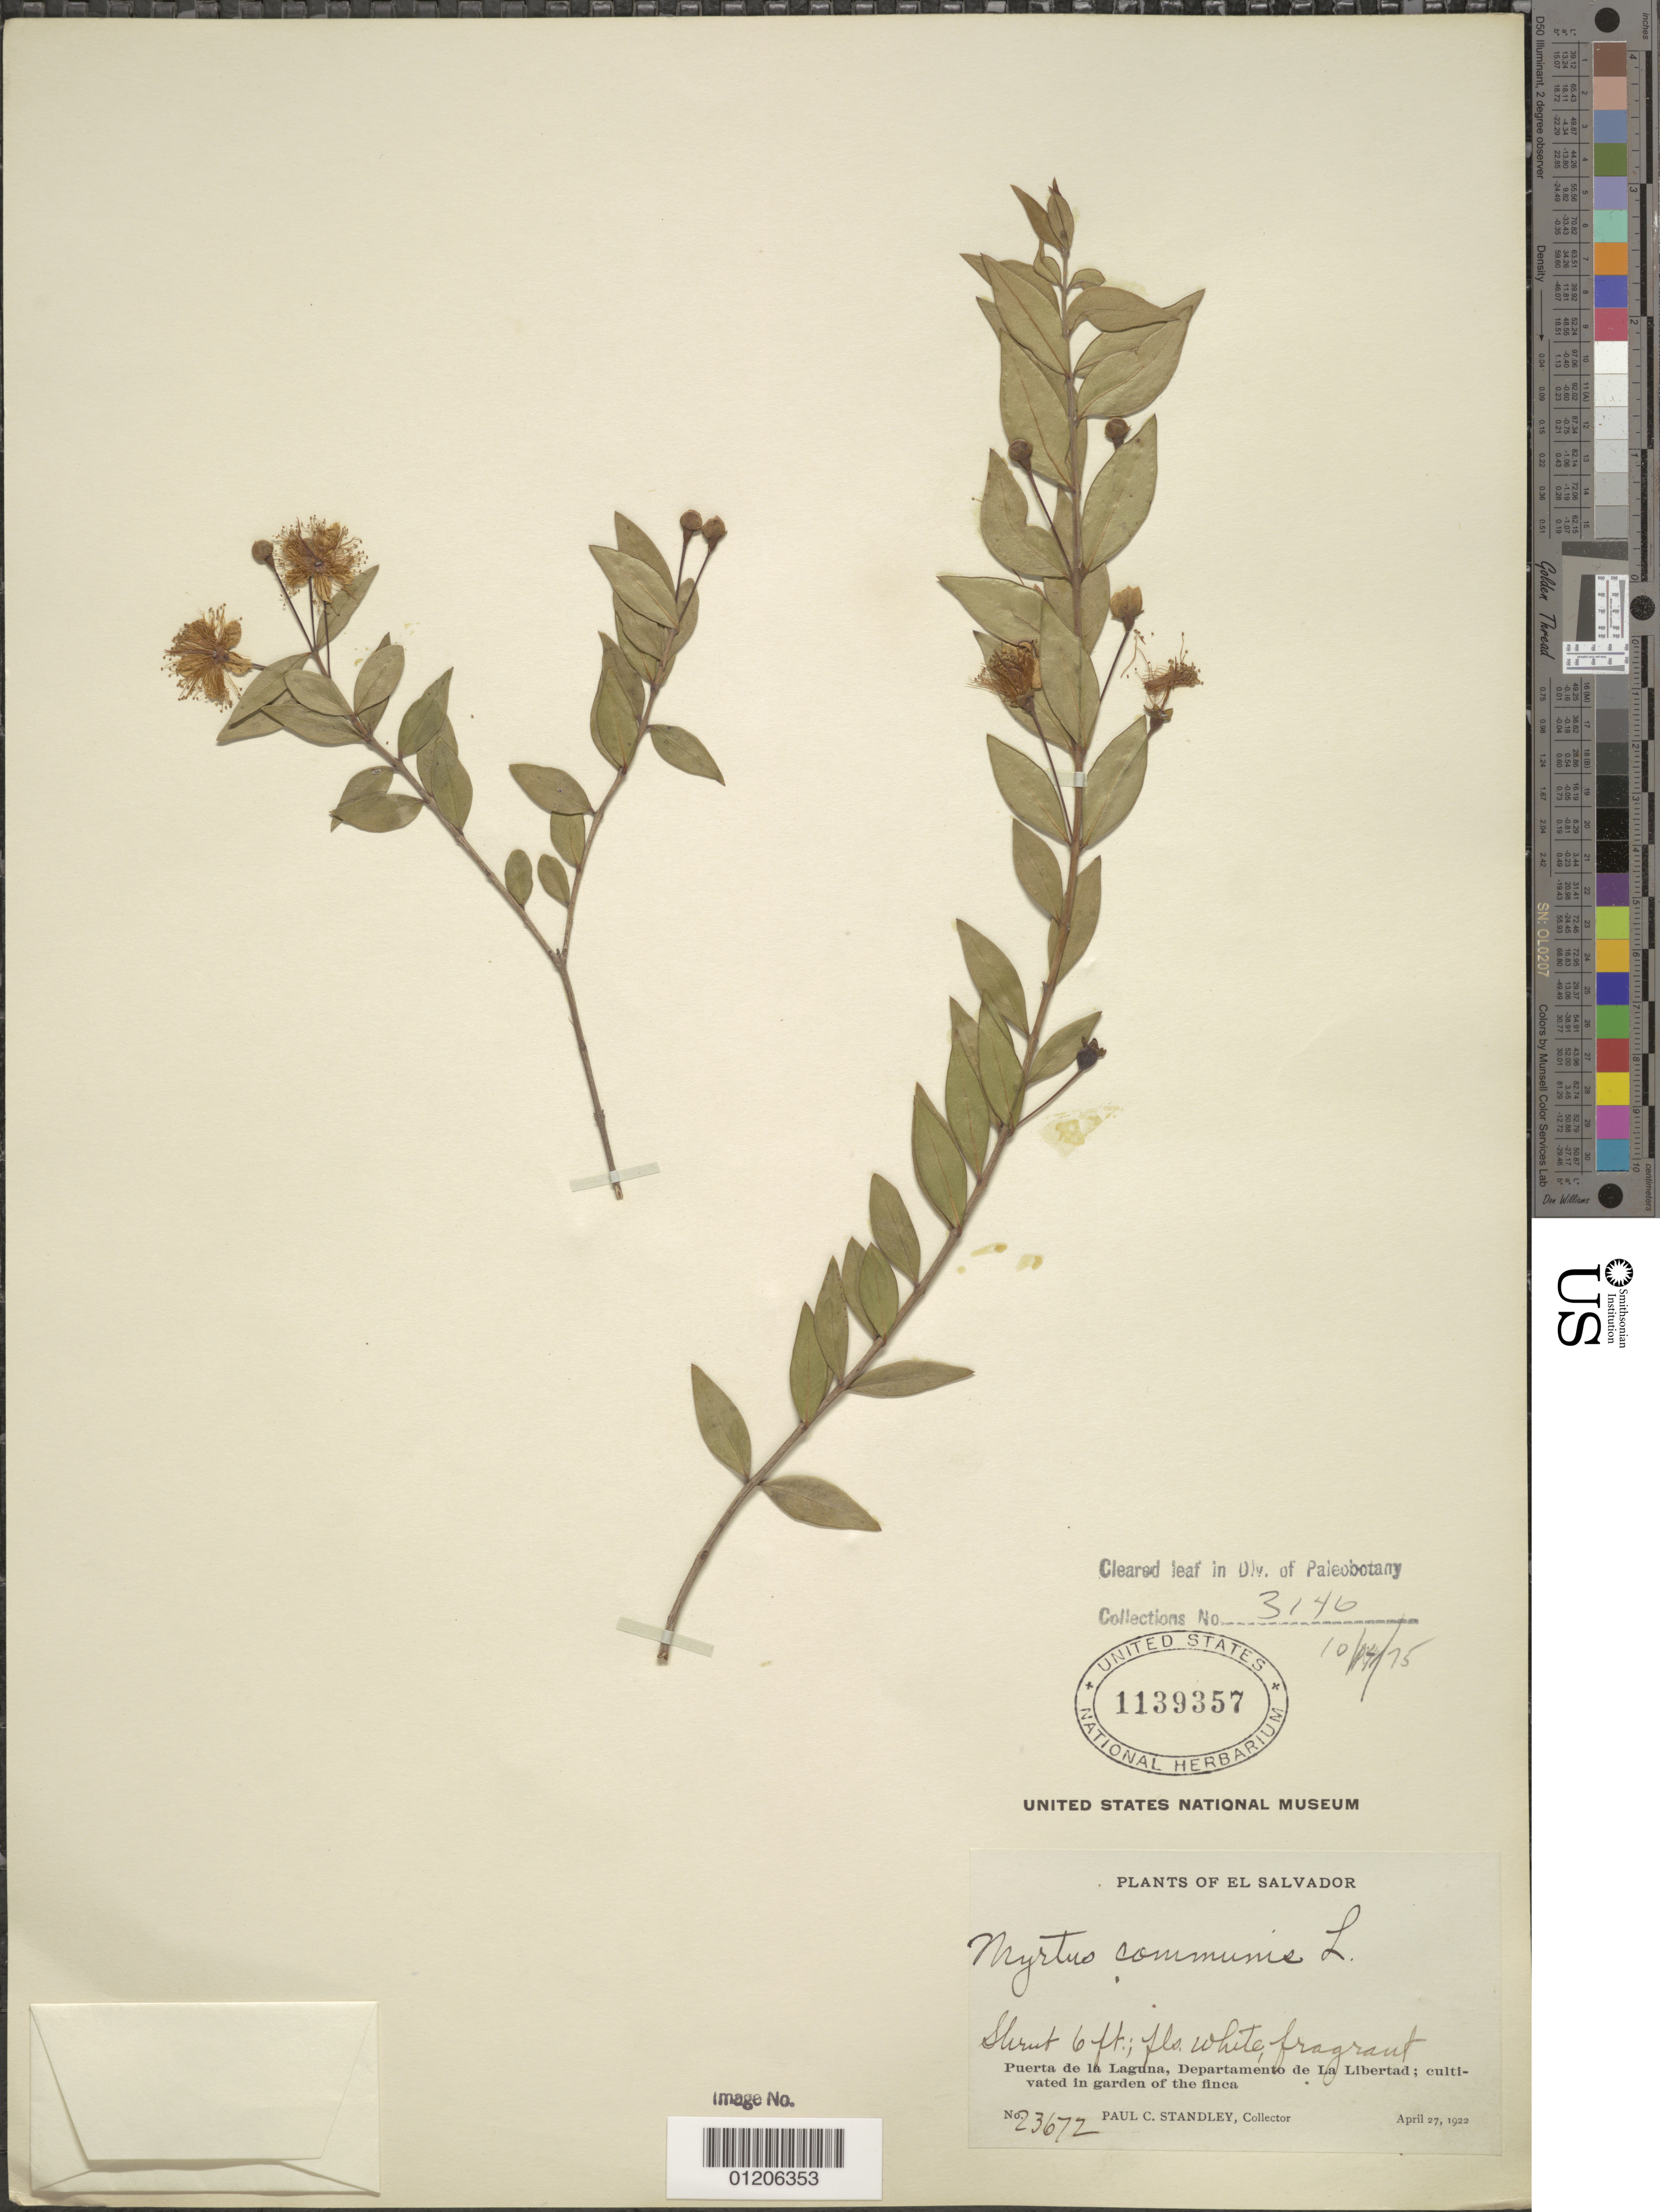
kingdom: Plantae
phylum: Tracheophyta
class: Magnoliopsida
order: Myrtales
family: Myrtaceae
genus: Myrtus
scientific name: Myrtus communis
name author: L.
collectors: P. C. Standley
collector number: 23672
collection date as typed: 27 Apr 1922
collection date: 1922-04-27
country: El Salvador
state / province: La Libertad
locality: Puerta de la laguna; in garden of the finca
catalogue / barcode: US 1139357